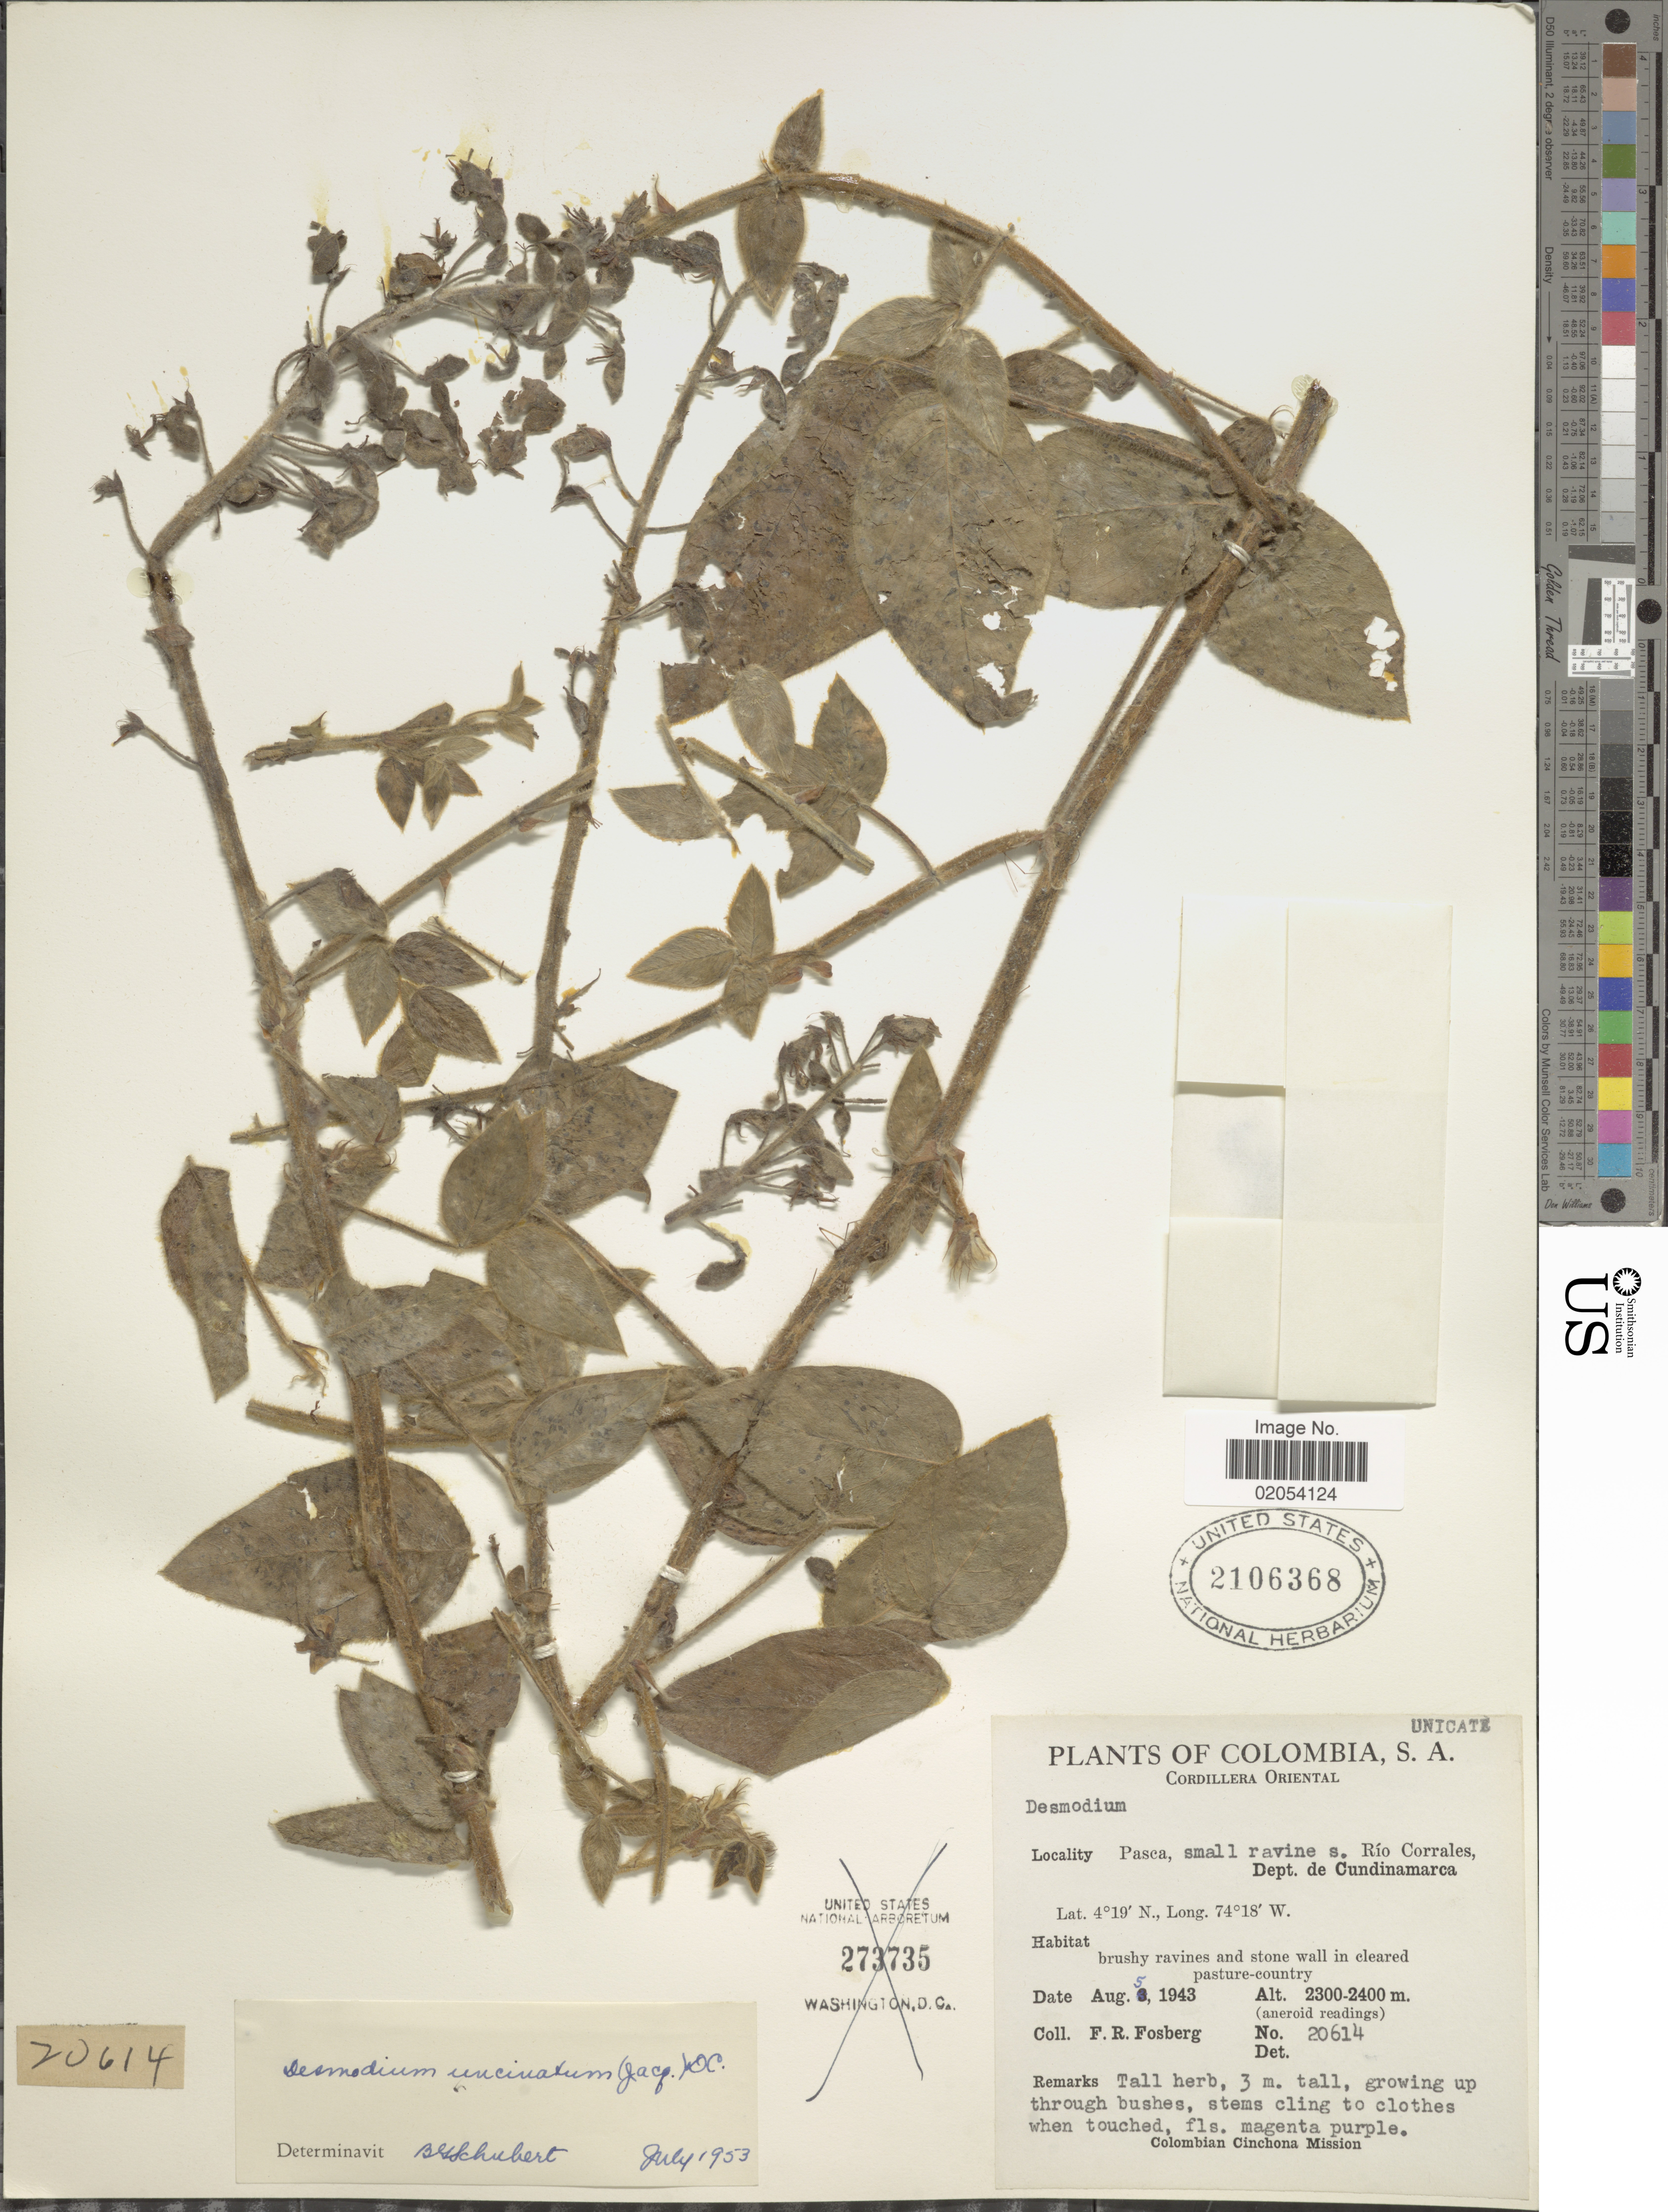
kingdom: Plantae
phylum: Tracheophyta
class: Magnoliopsida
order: Fabales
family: Fabaceae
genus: Desmodium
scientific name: Desmodium uncinatum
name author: (Jacq.) DC.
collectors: F. R. Fosberg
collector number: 20614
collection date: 1943-08-05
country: Colombia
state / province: Cundinamarca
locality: S. A. Cordillera Oriental, Pasca, small ravine s. Rio Corrales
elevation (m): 2300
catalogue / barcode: US 2106368